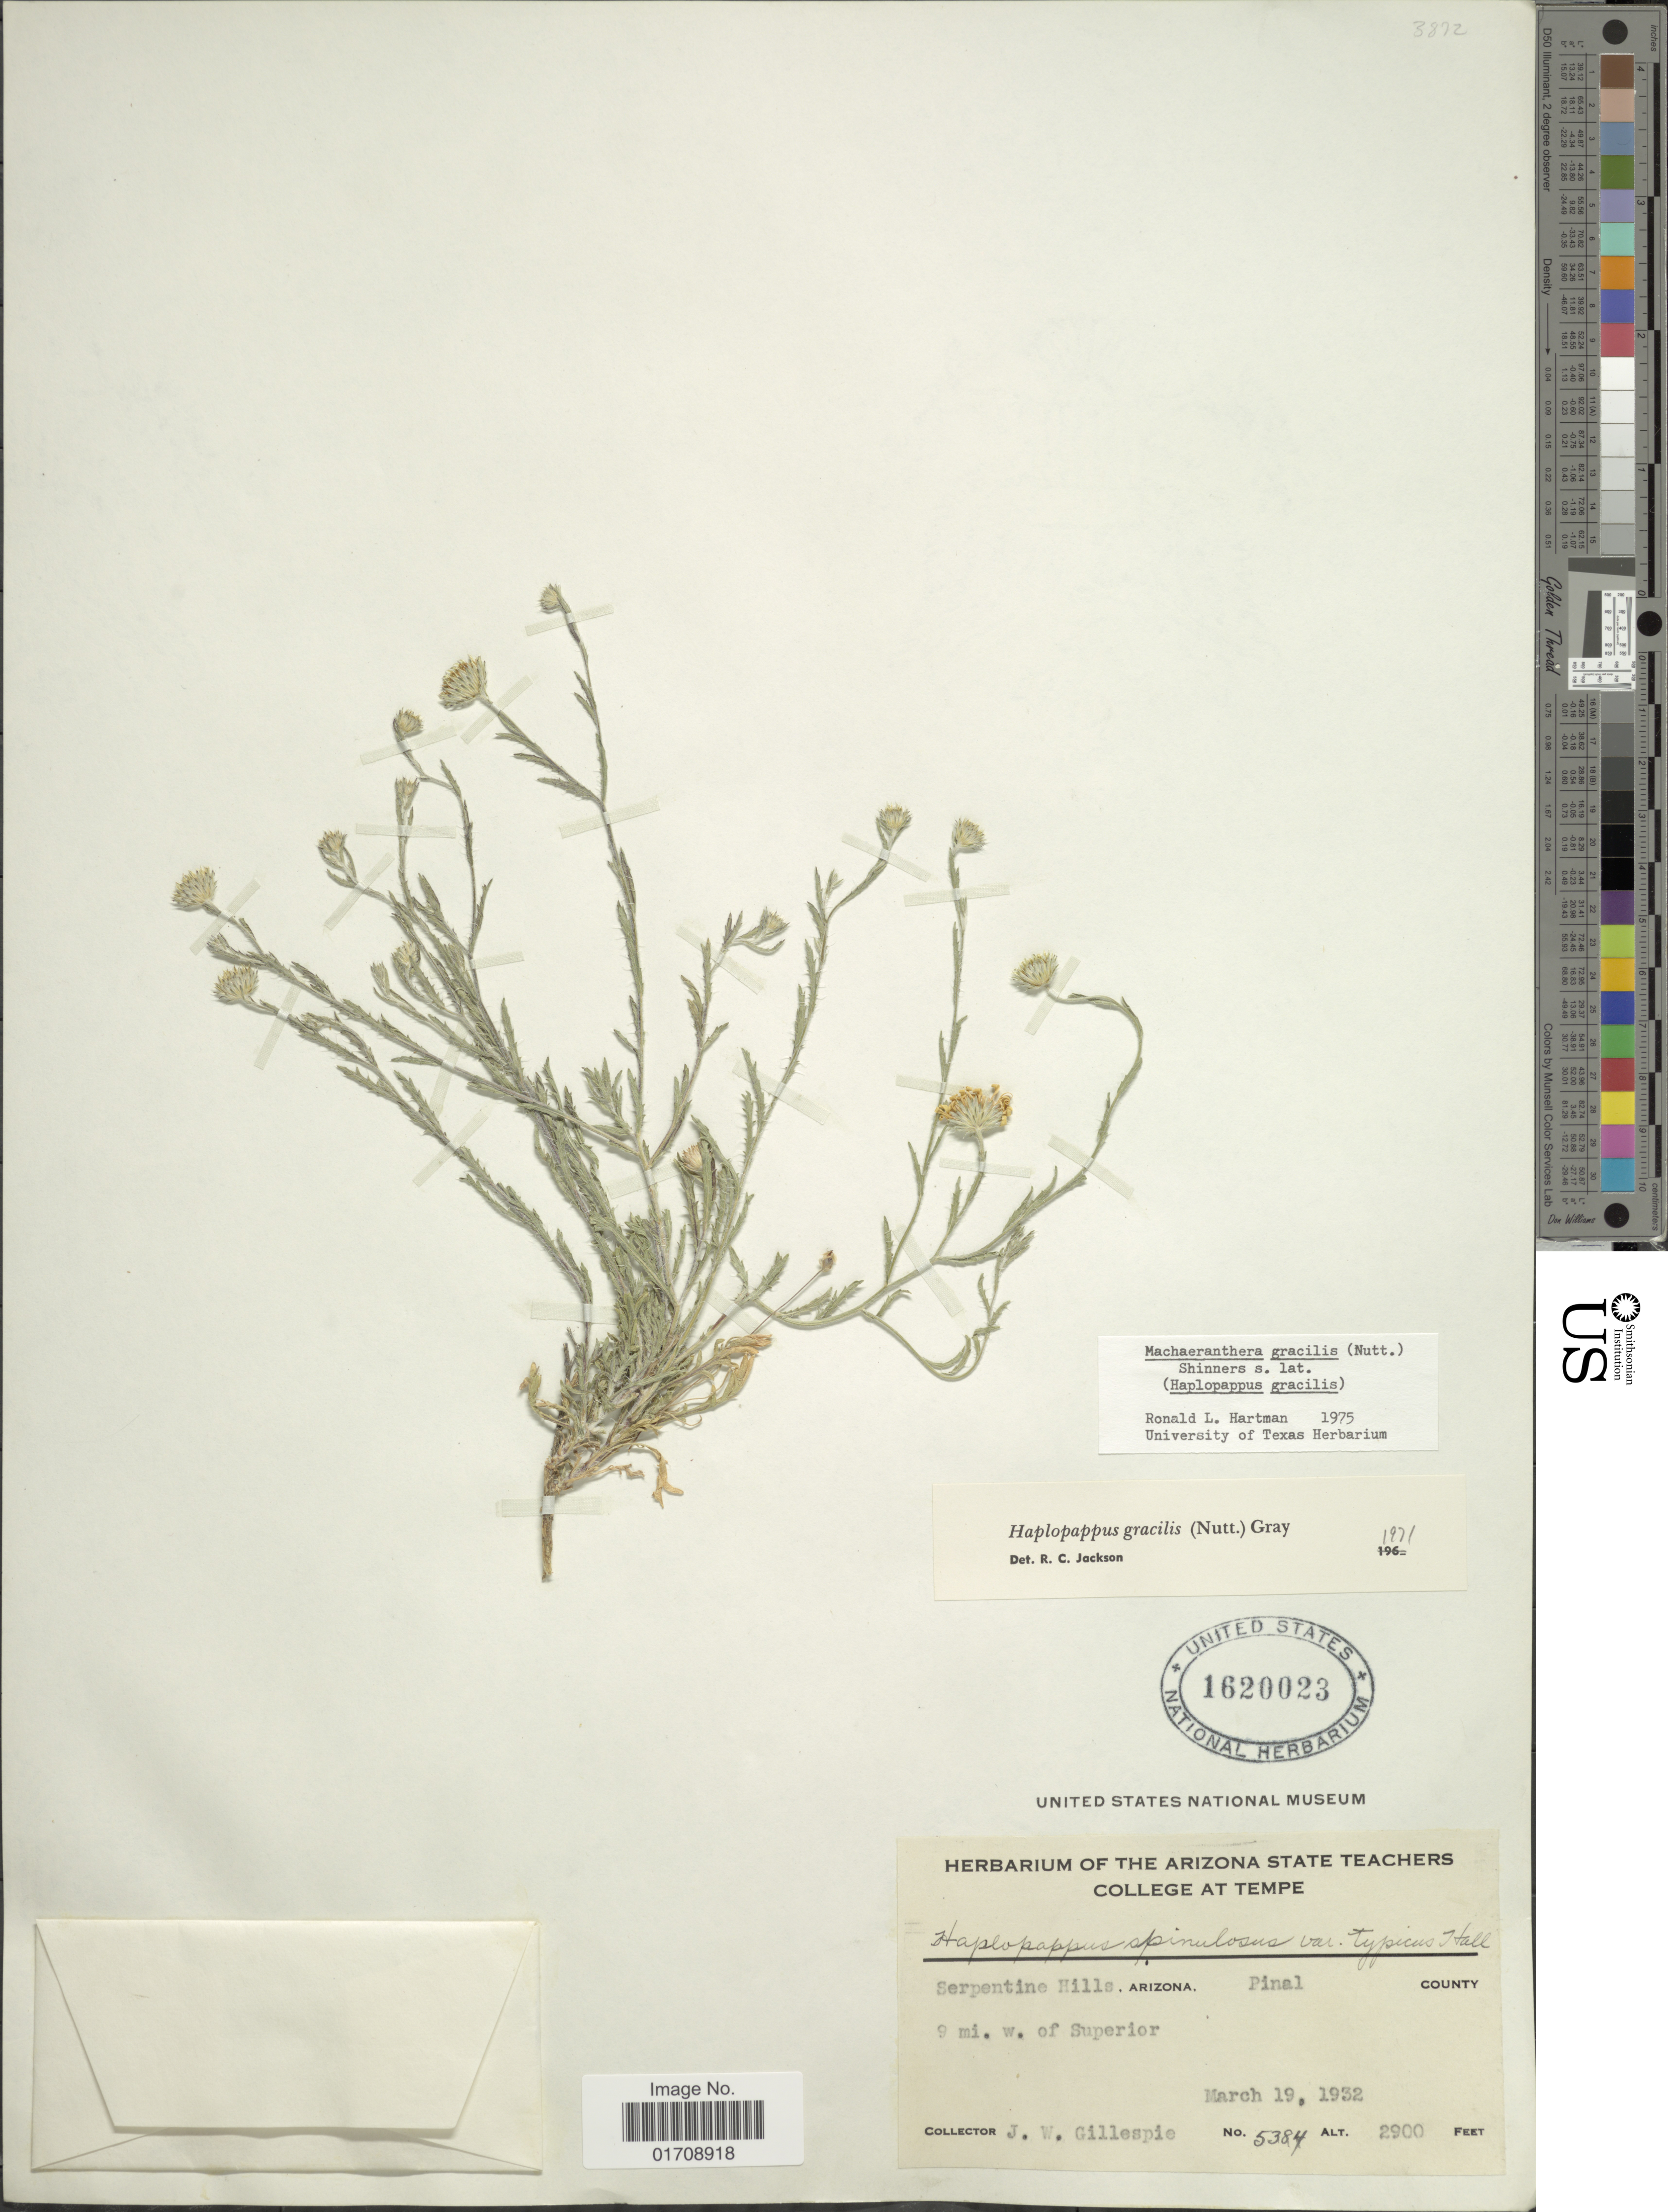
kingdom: Plantae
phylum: Tracheophyta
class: Magnoliopsida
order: Asterales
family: Asteraceae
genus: Machaeranthera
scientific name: Machaeranthera gracilis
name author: (Nutt.) Shinners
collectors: J. W. Gillespie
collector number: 5384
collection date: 1932-03-19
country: United States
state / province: Arizona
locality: Serpentine Hills, Pinal County, 9 mi. w. of Superior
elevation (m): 884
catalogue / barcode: US 1620023